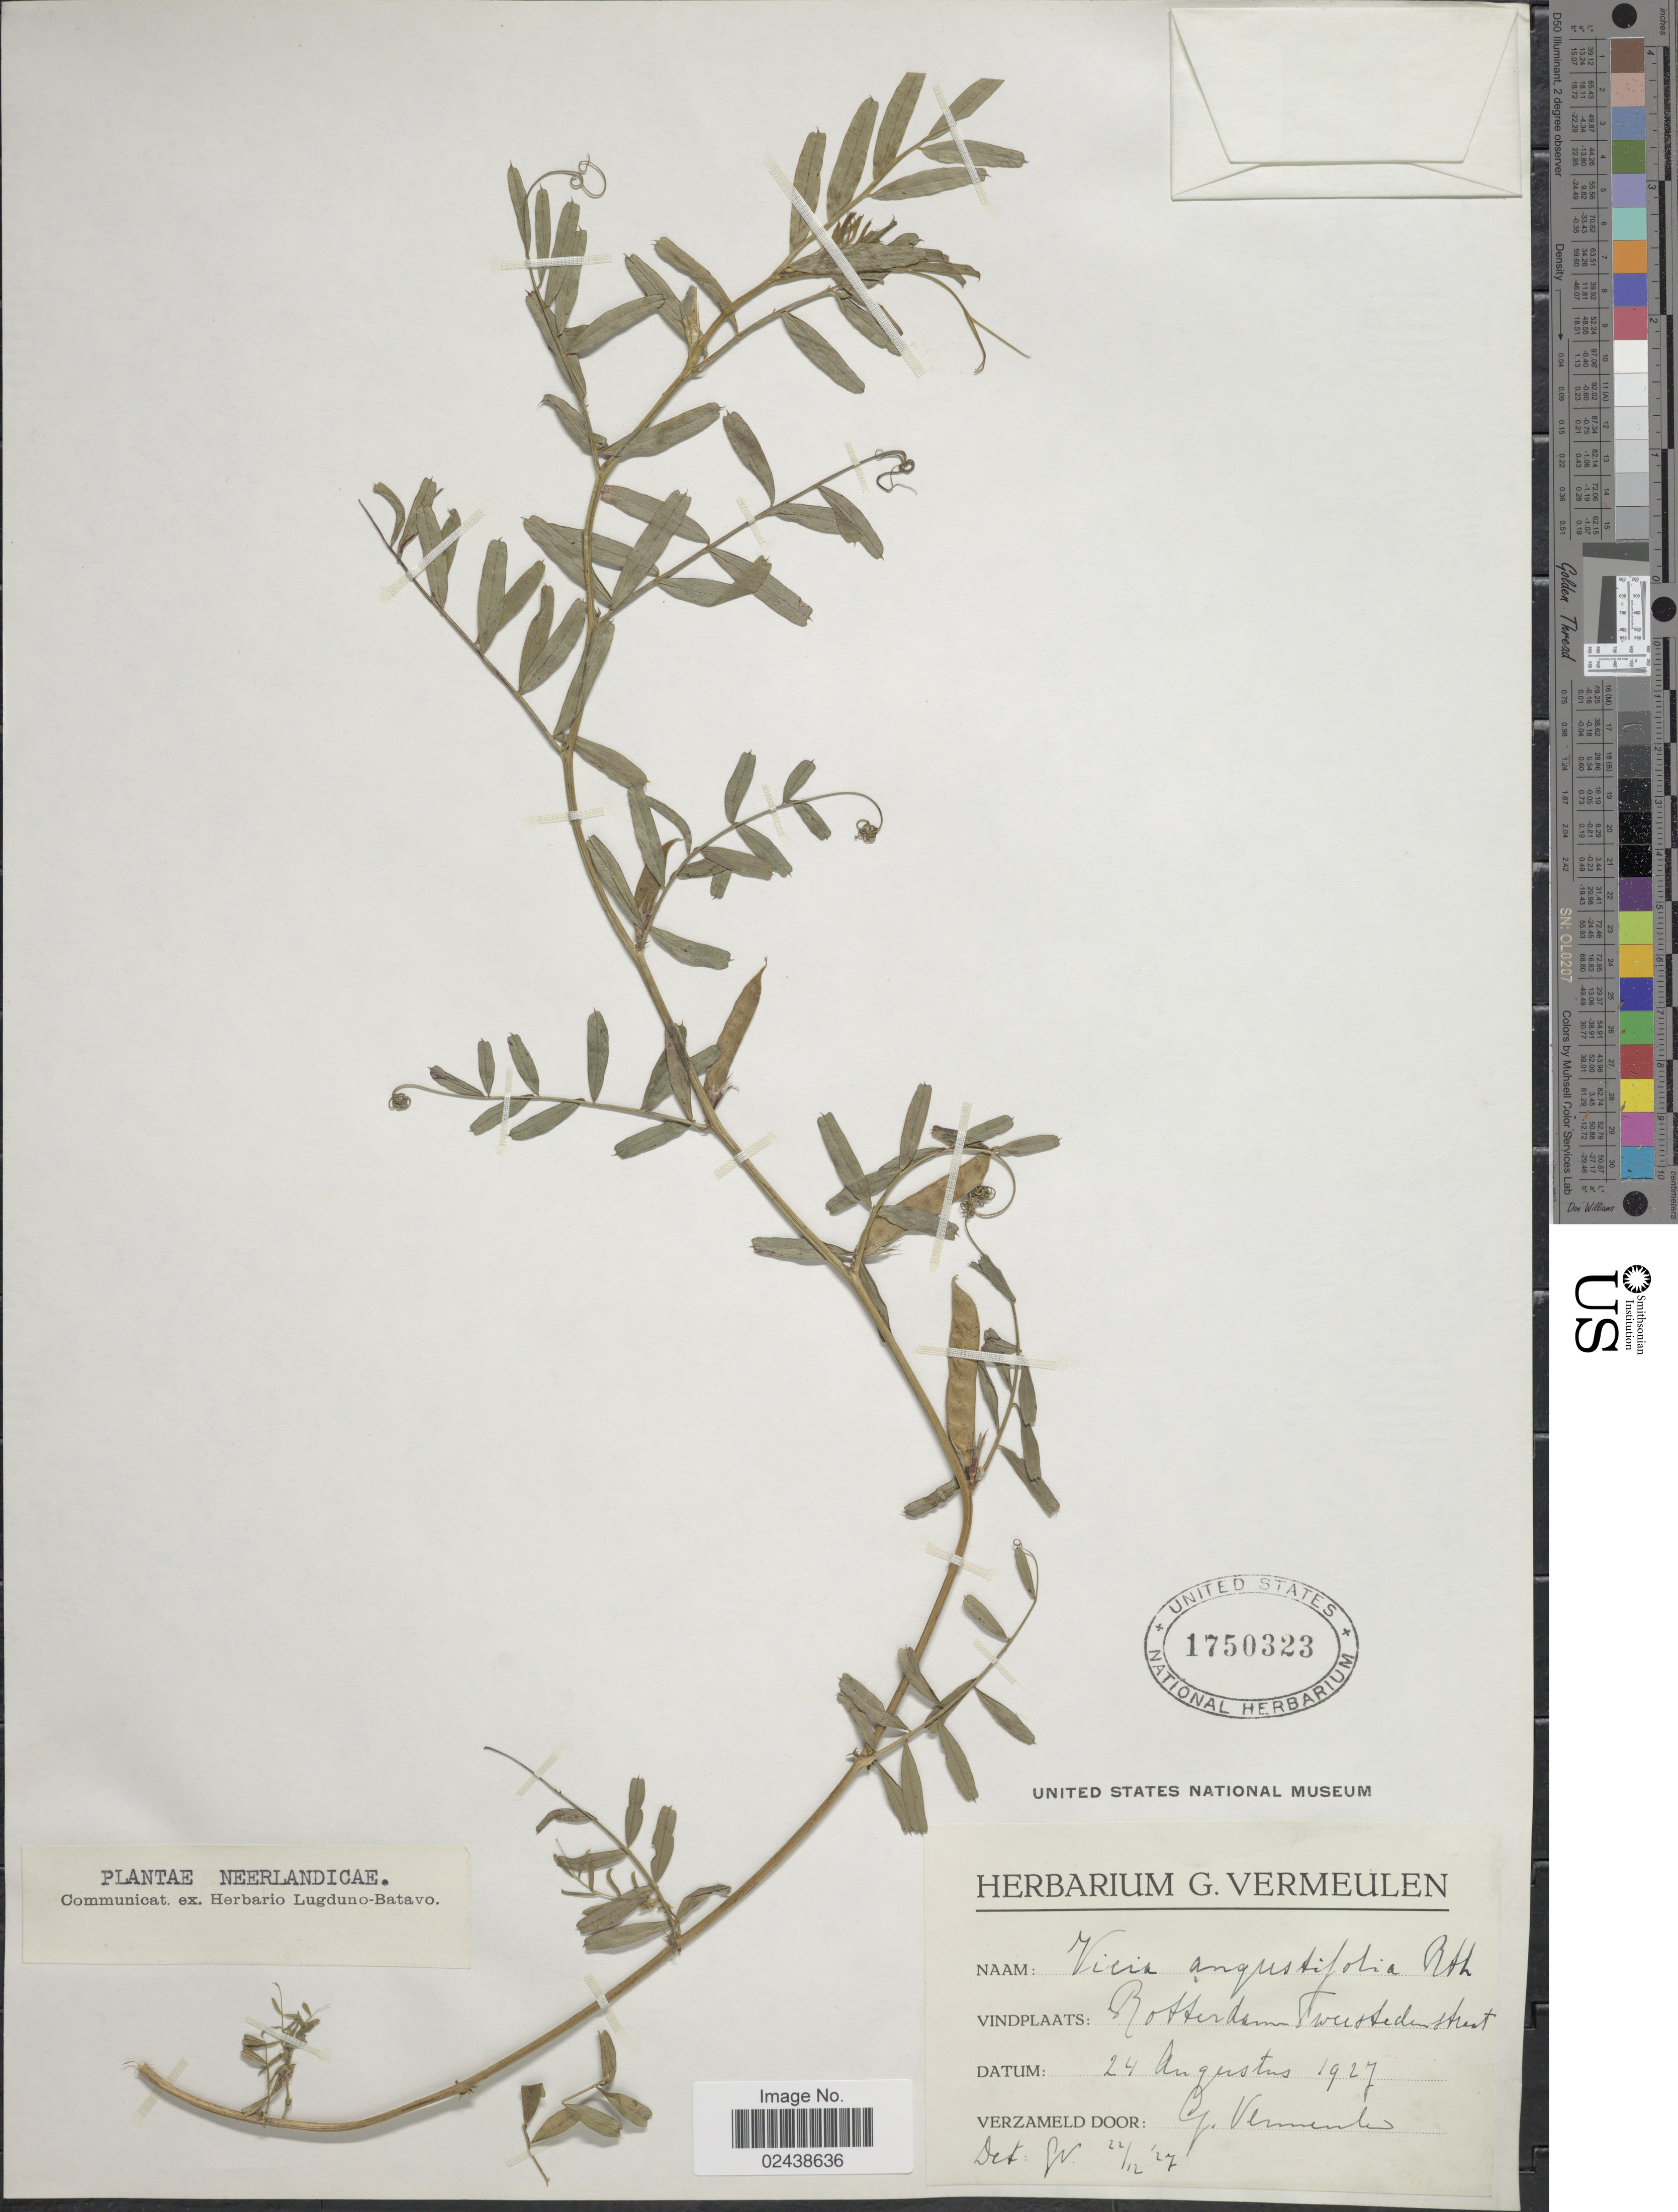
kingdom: Plantae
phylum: Tracheophyta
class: Magnoliopsida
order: Fabales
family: Fabaceae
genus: Vicia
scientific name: Vicia angustifolia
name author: L.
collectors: G. Vermeulen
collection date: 1927-08-24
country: Netherlands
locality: Neerlandicae. Rotterdam, Tweesteden street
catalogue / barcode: US 1750323